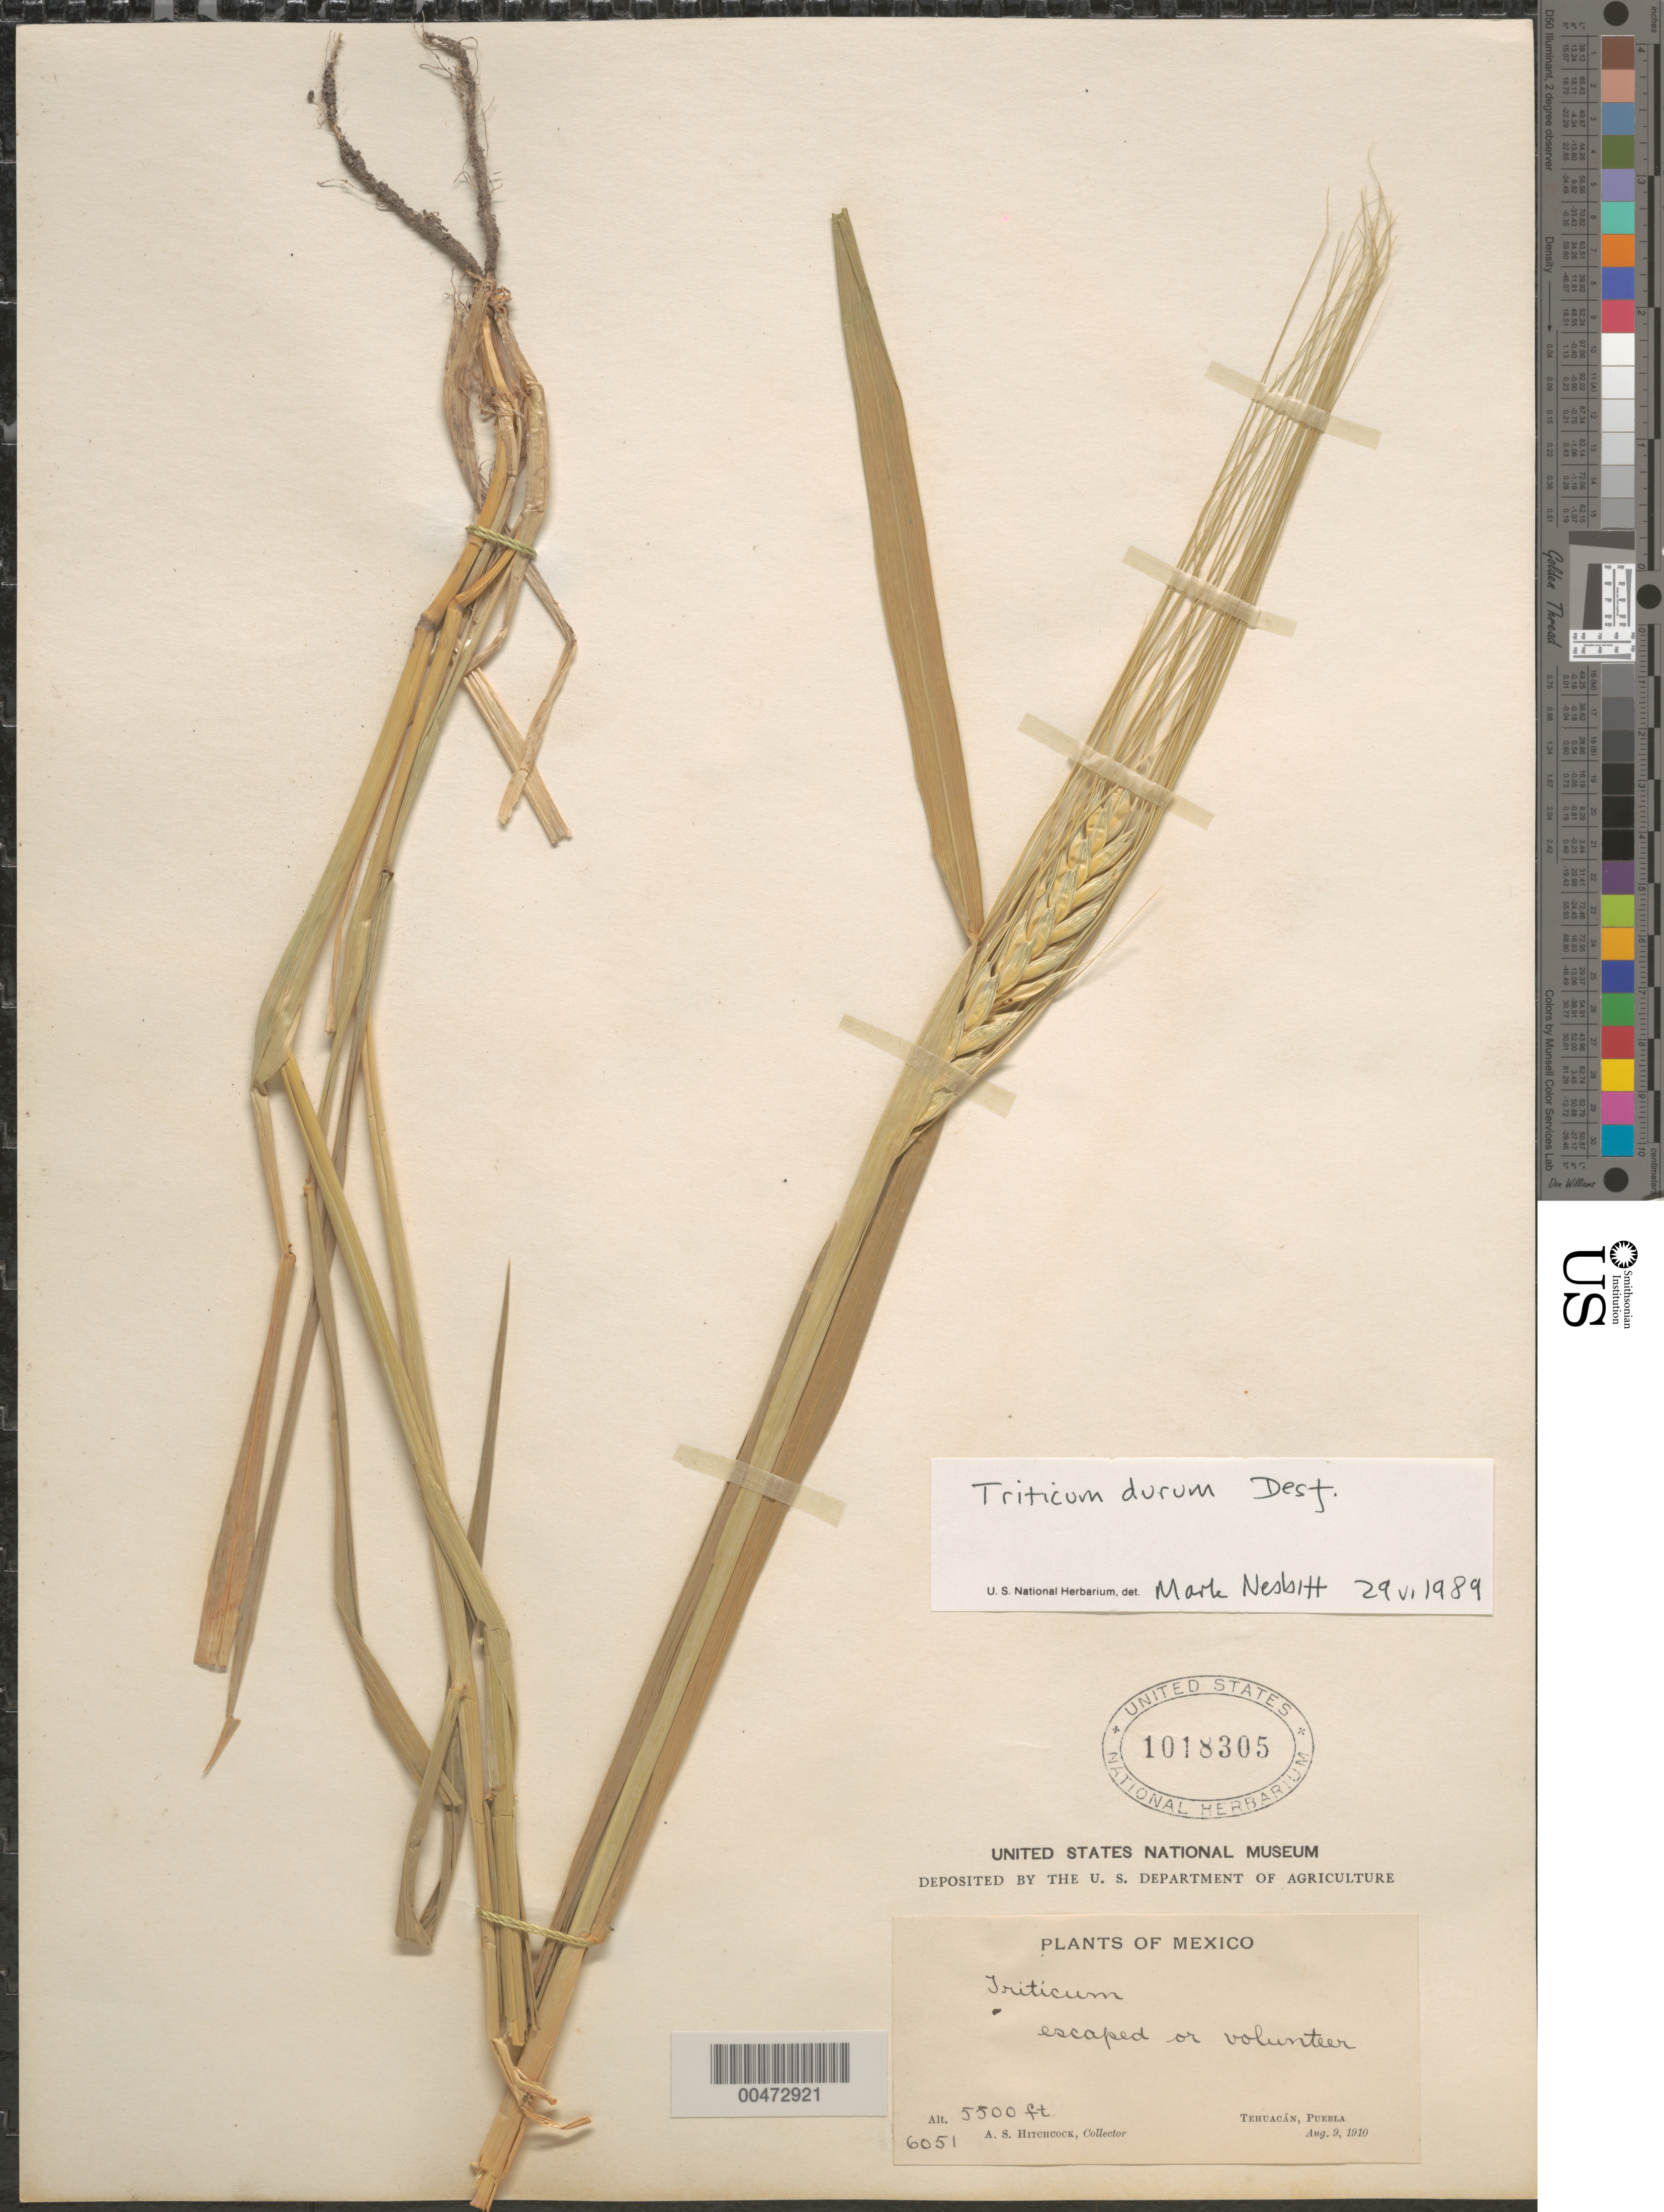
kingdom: Plantae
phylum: Tracheophyta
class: Liliopsida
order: Poales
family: Poaceae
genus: Triticum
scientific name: Triticum sp.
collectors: A. S. Hitchcock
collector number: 6051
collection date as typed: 9 Aug 1910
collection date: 1910-08-09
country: Mexico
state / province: Puebla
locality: Tehuac n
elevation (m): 1676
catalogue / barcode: US 1018305